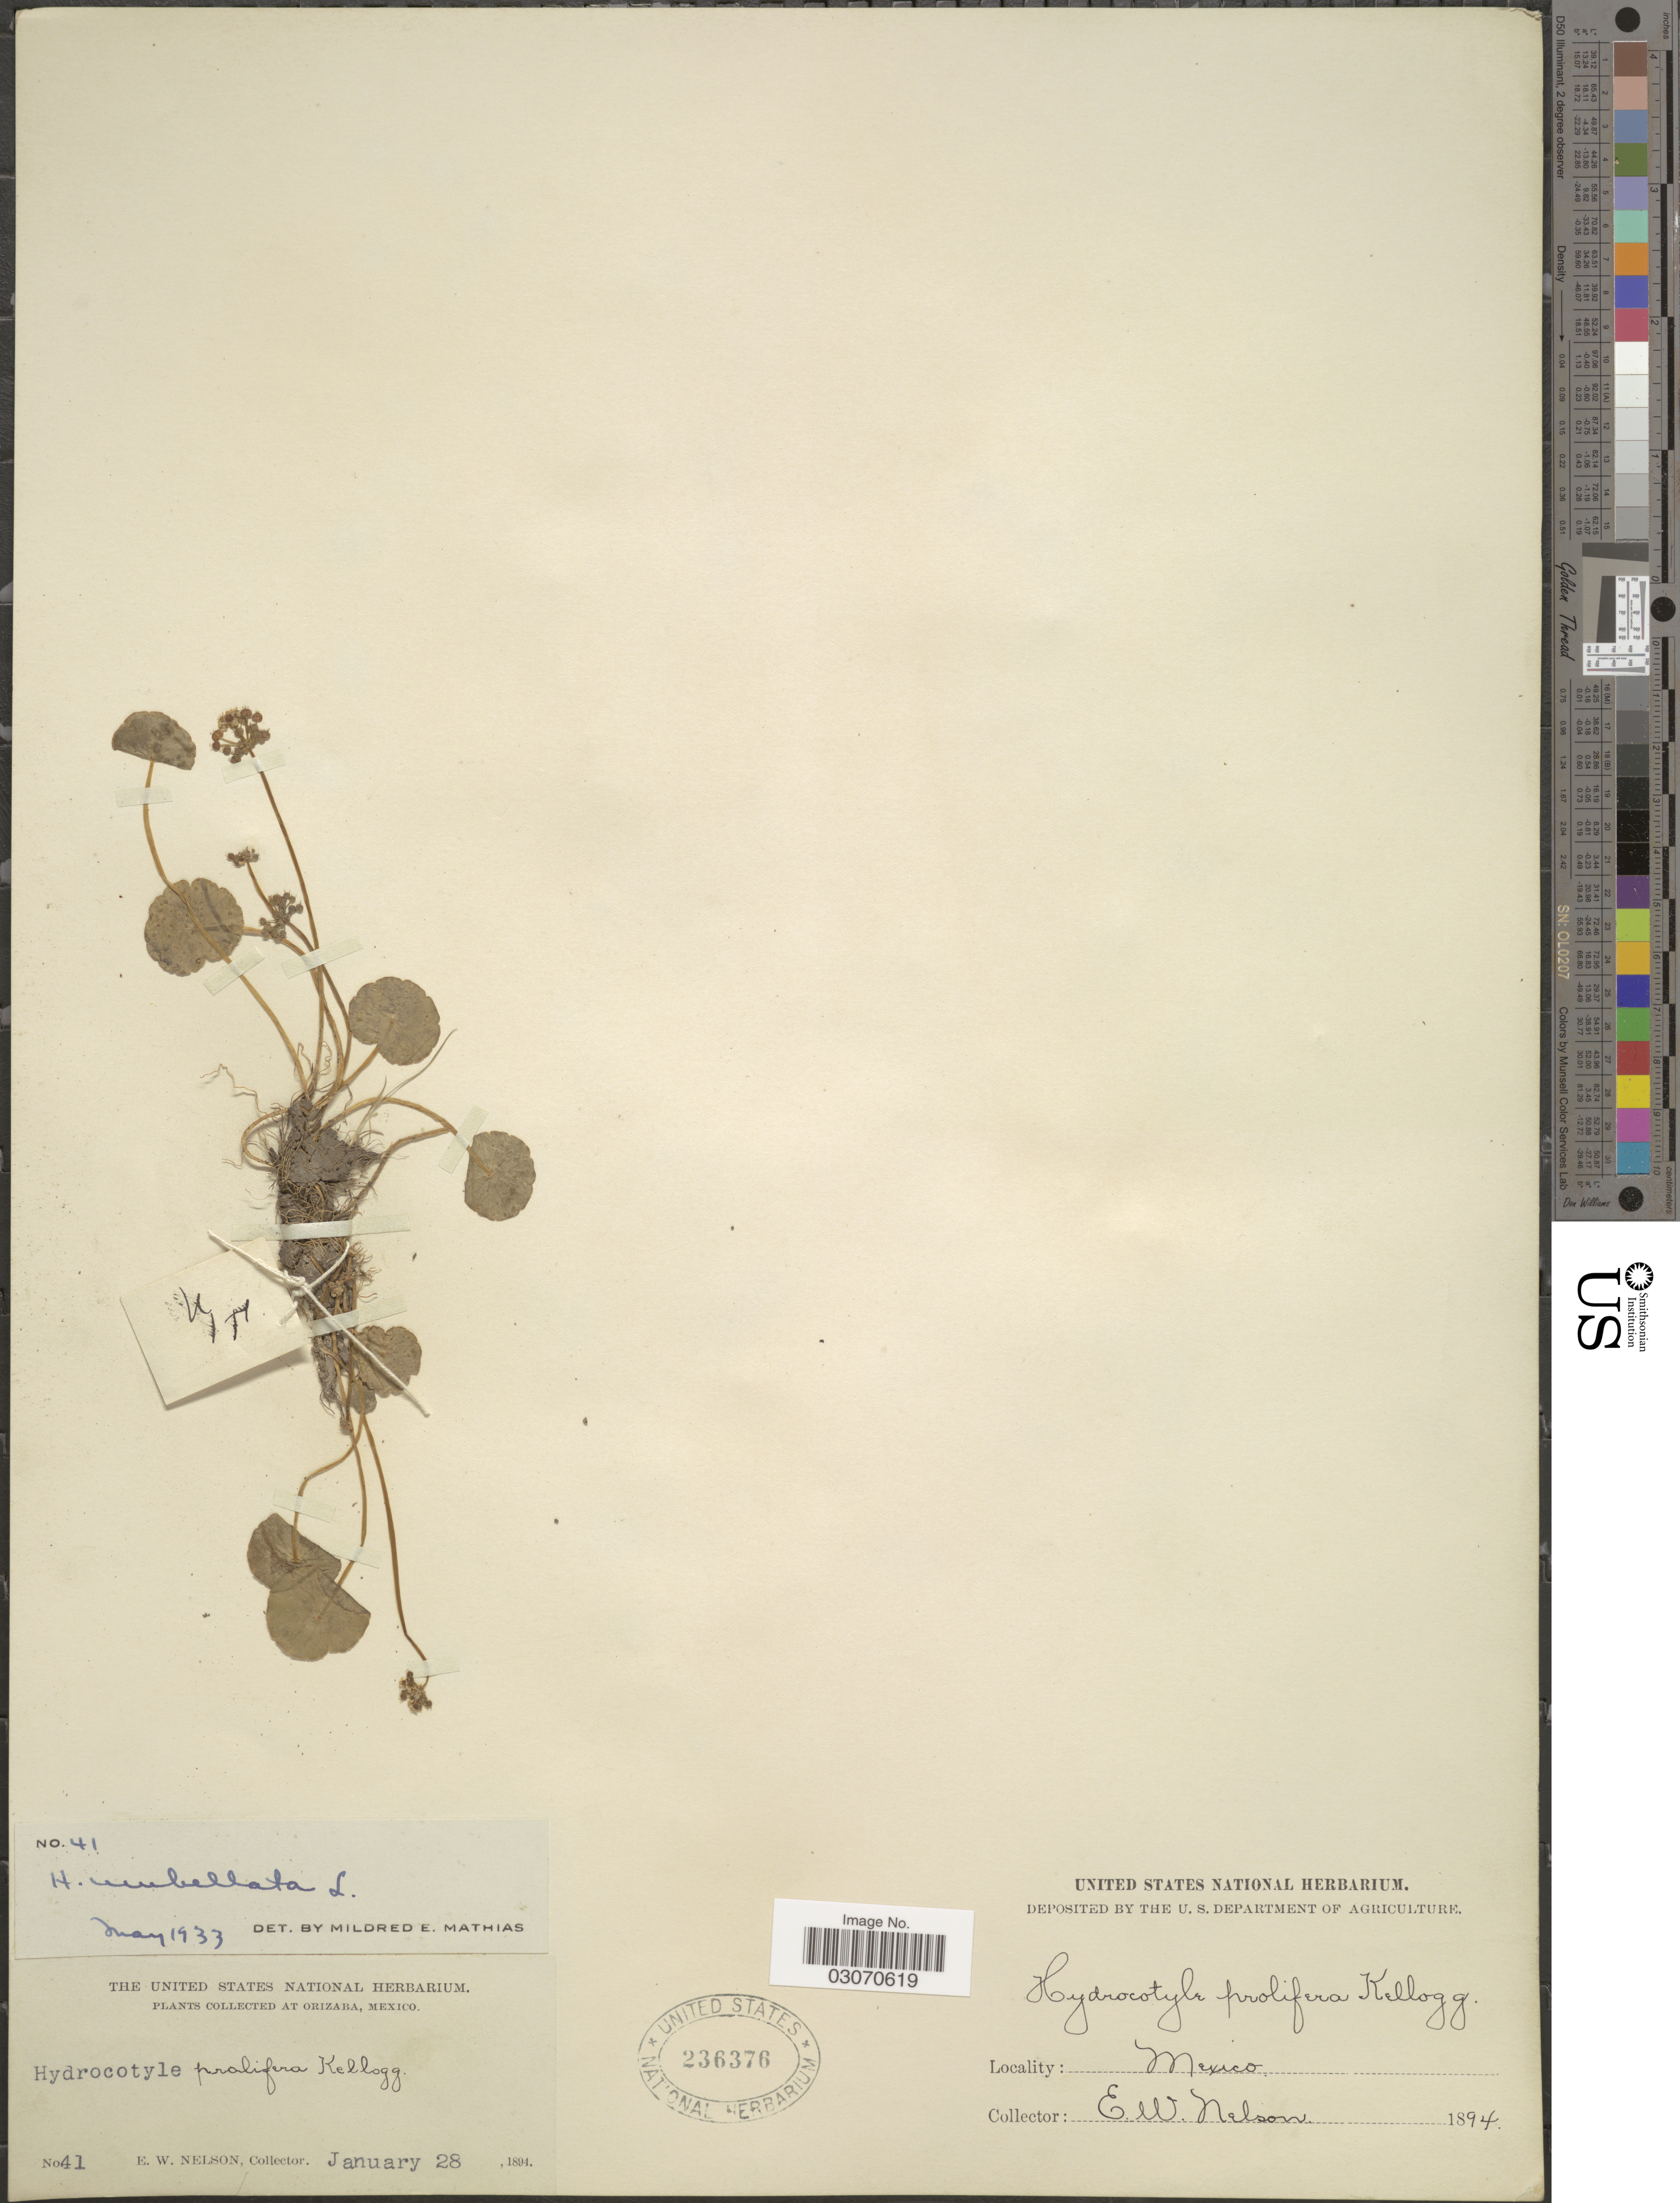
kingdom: Plantae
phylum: Tracheophyta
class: Magnoliopsida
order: Apiales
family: Araliaceae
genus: Hydrocotyle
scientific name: Hydrocotyle umbellata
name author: L.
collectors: E. W. Nelson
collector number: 41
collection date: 1894-01-28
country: Mexico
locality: At Orizaba.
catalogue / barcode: US 236376